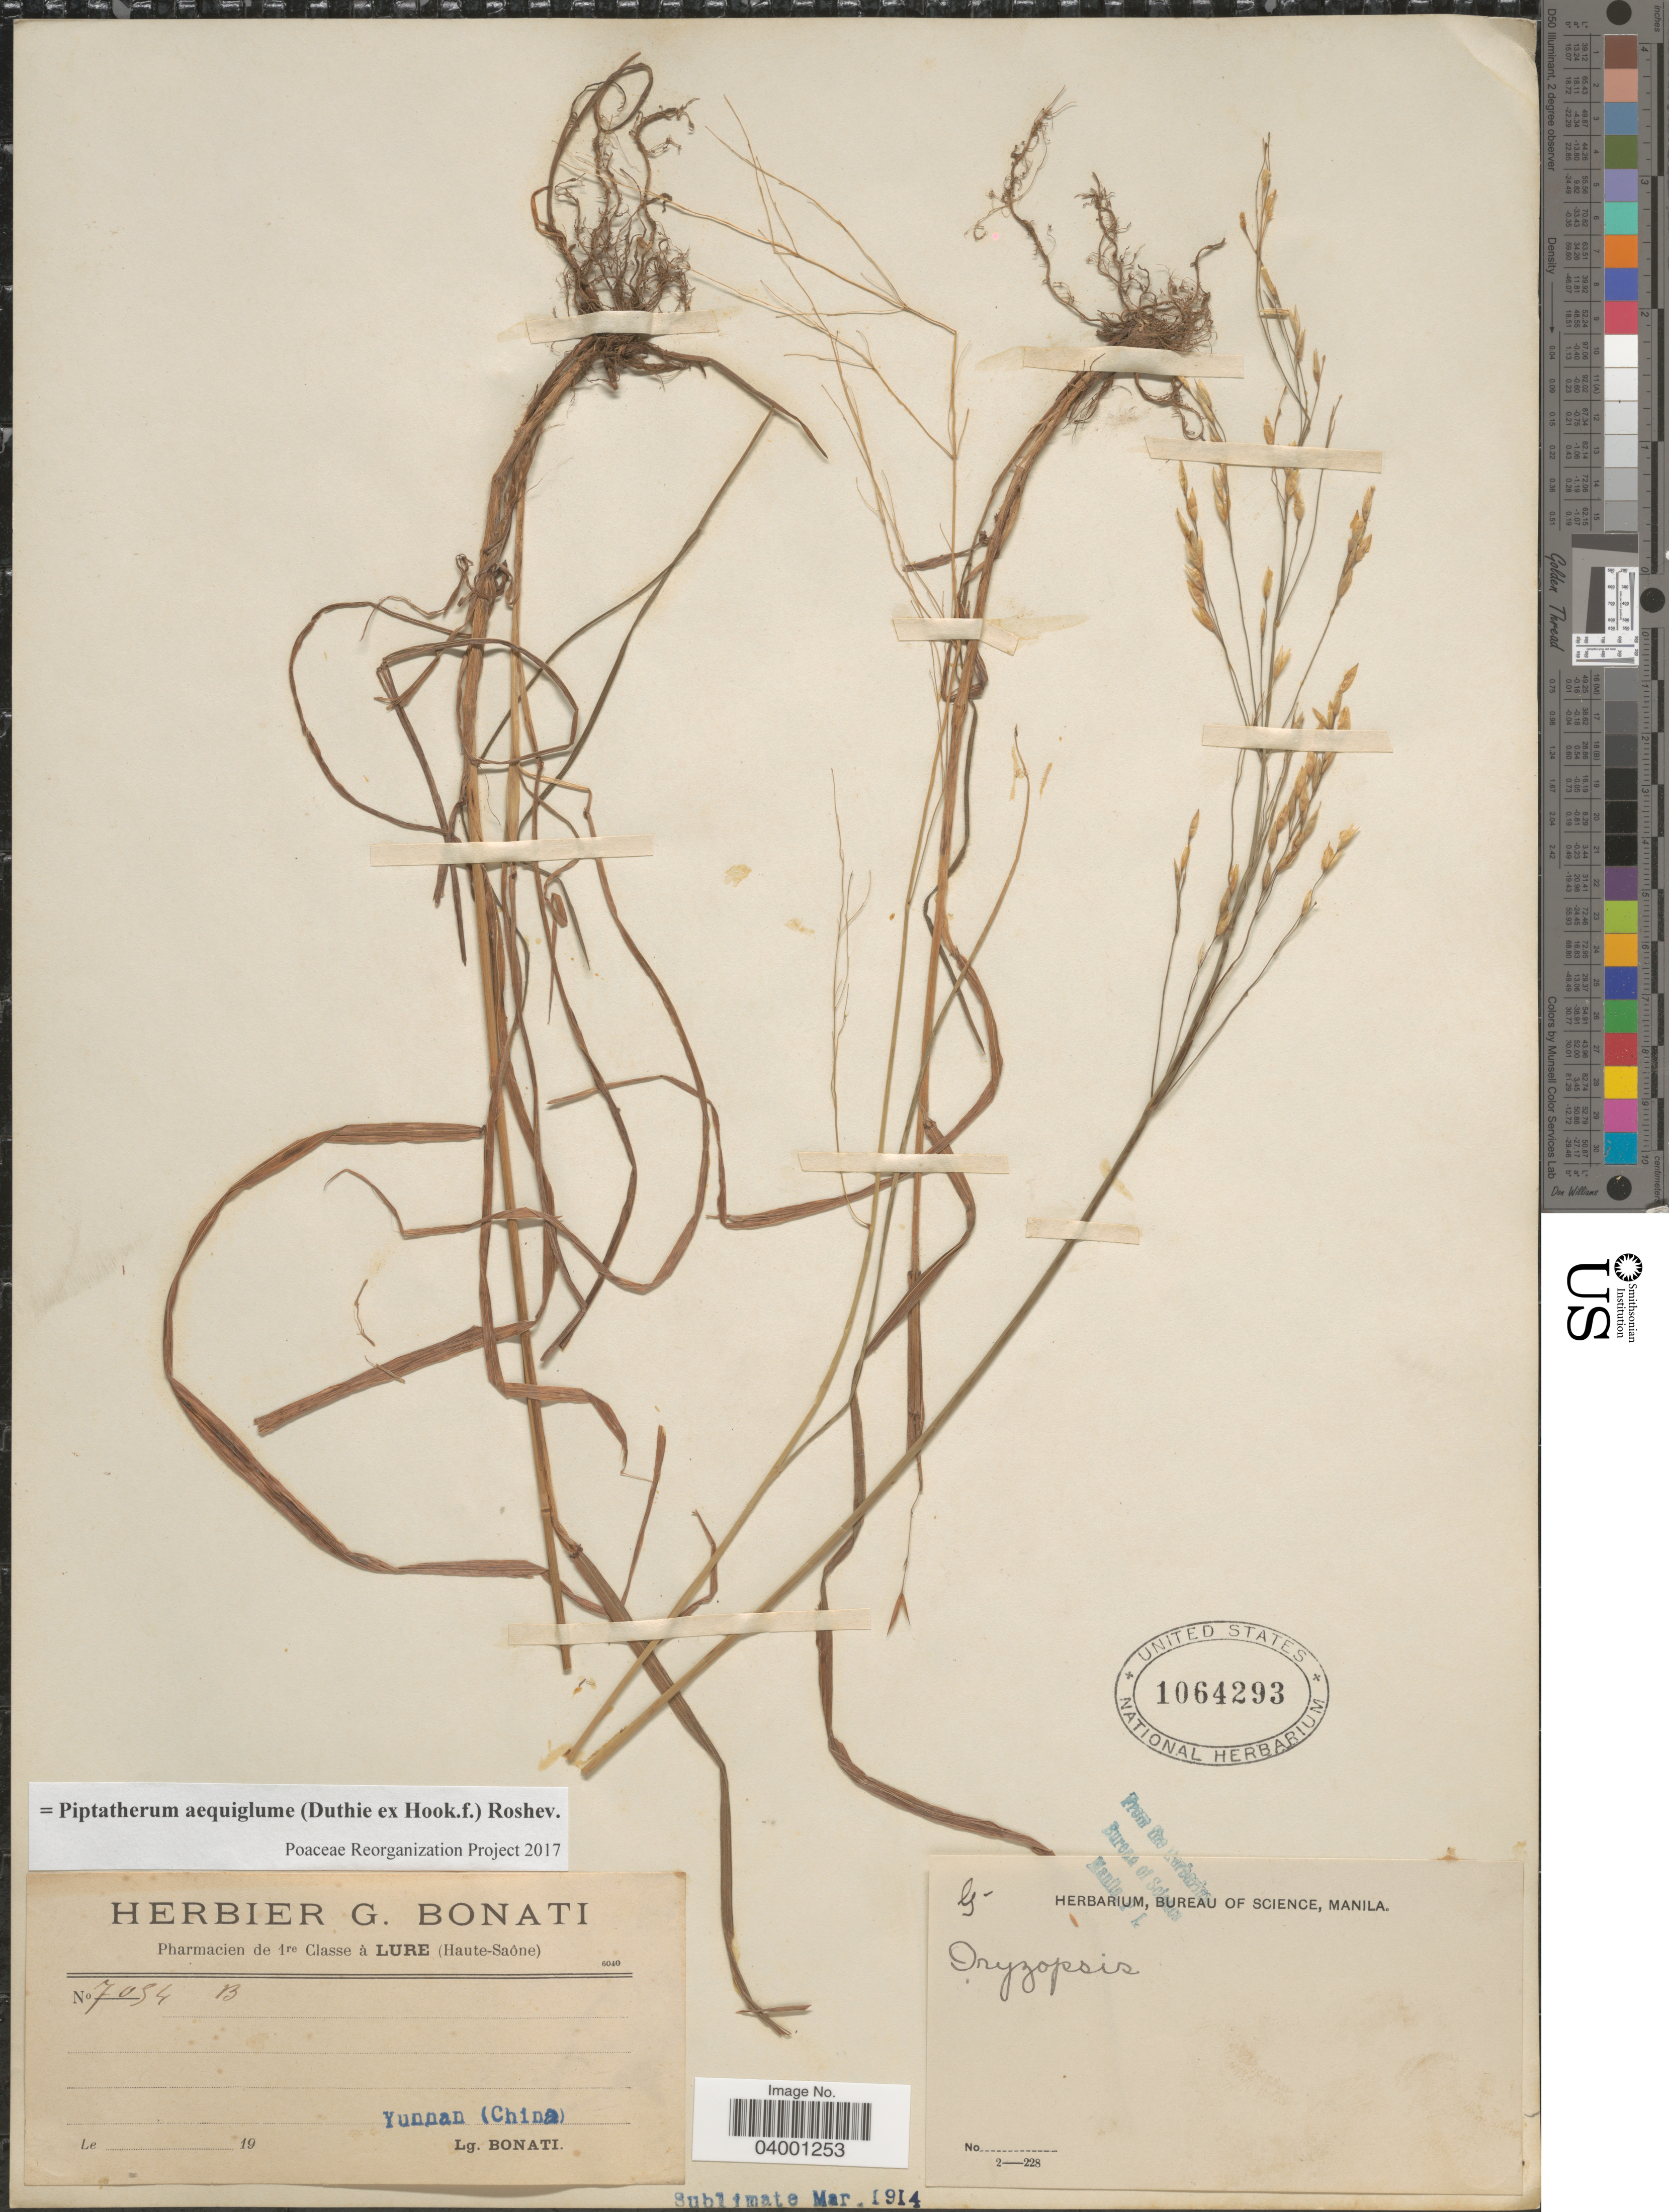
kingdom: Plantae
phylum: Tracheophyta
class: Liliopsida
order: Poales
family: Poaceae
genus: Piptatherum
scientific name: Piptatherum aequiglume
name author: (Duthie ex Hook. f.) Roshev.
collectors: -. Bonati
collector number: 7094 B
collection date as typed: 19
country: China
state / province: Yunnan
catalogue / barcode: US 1064293